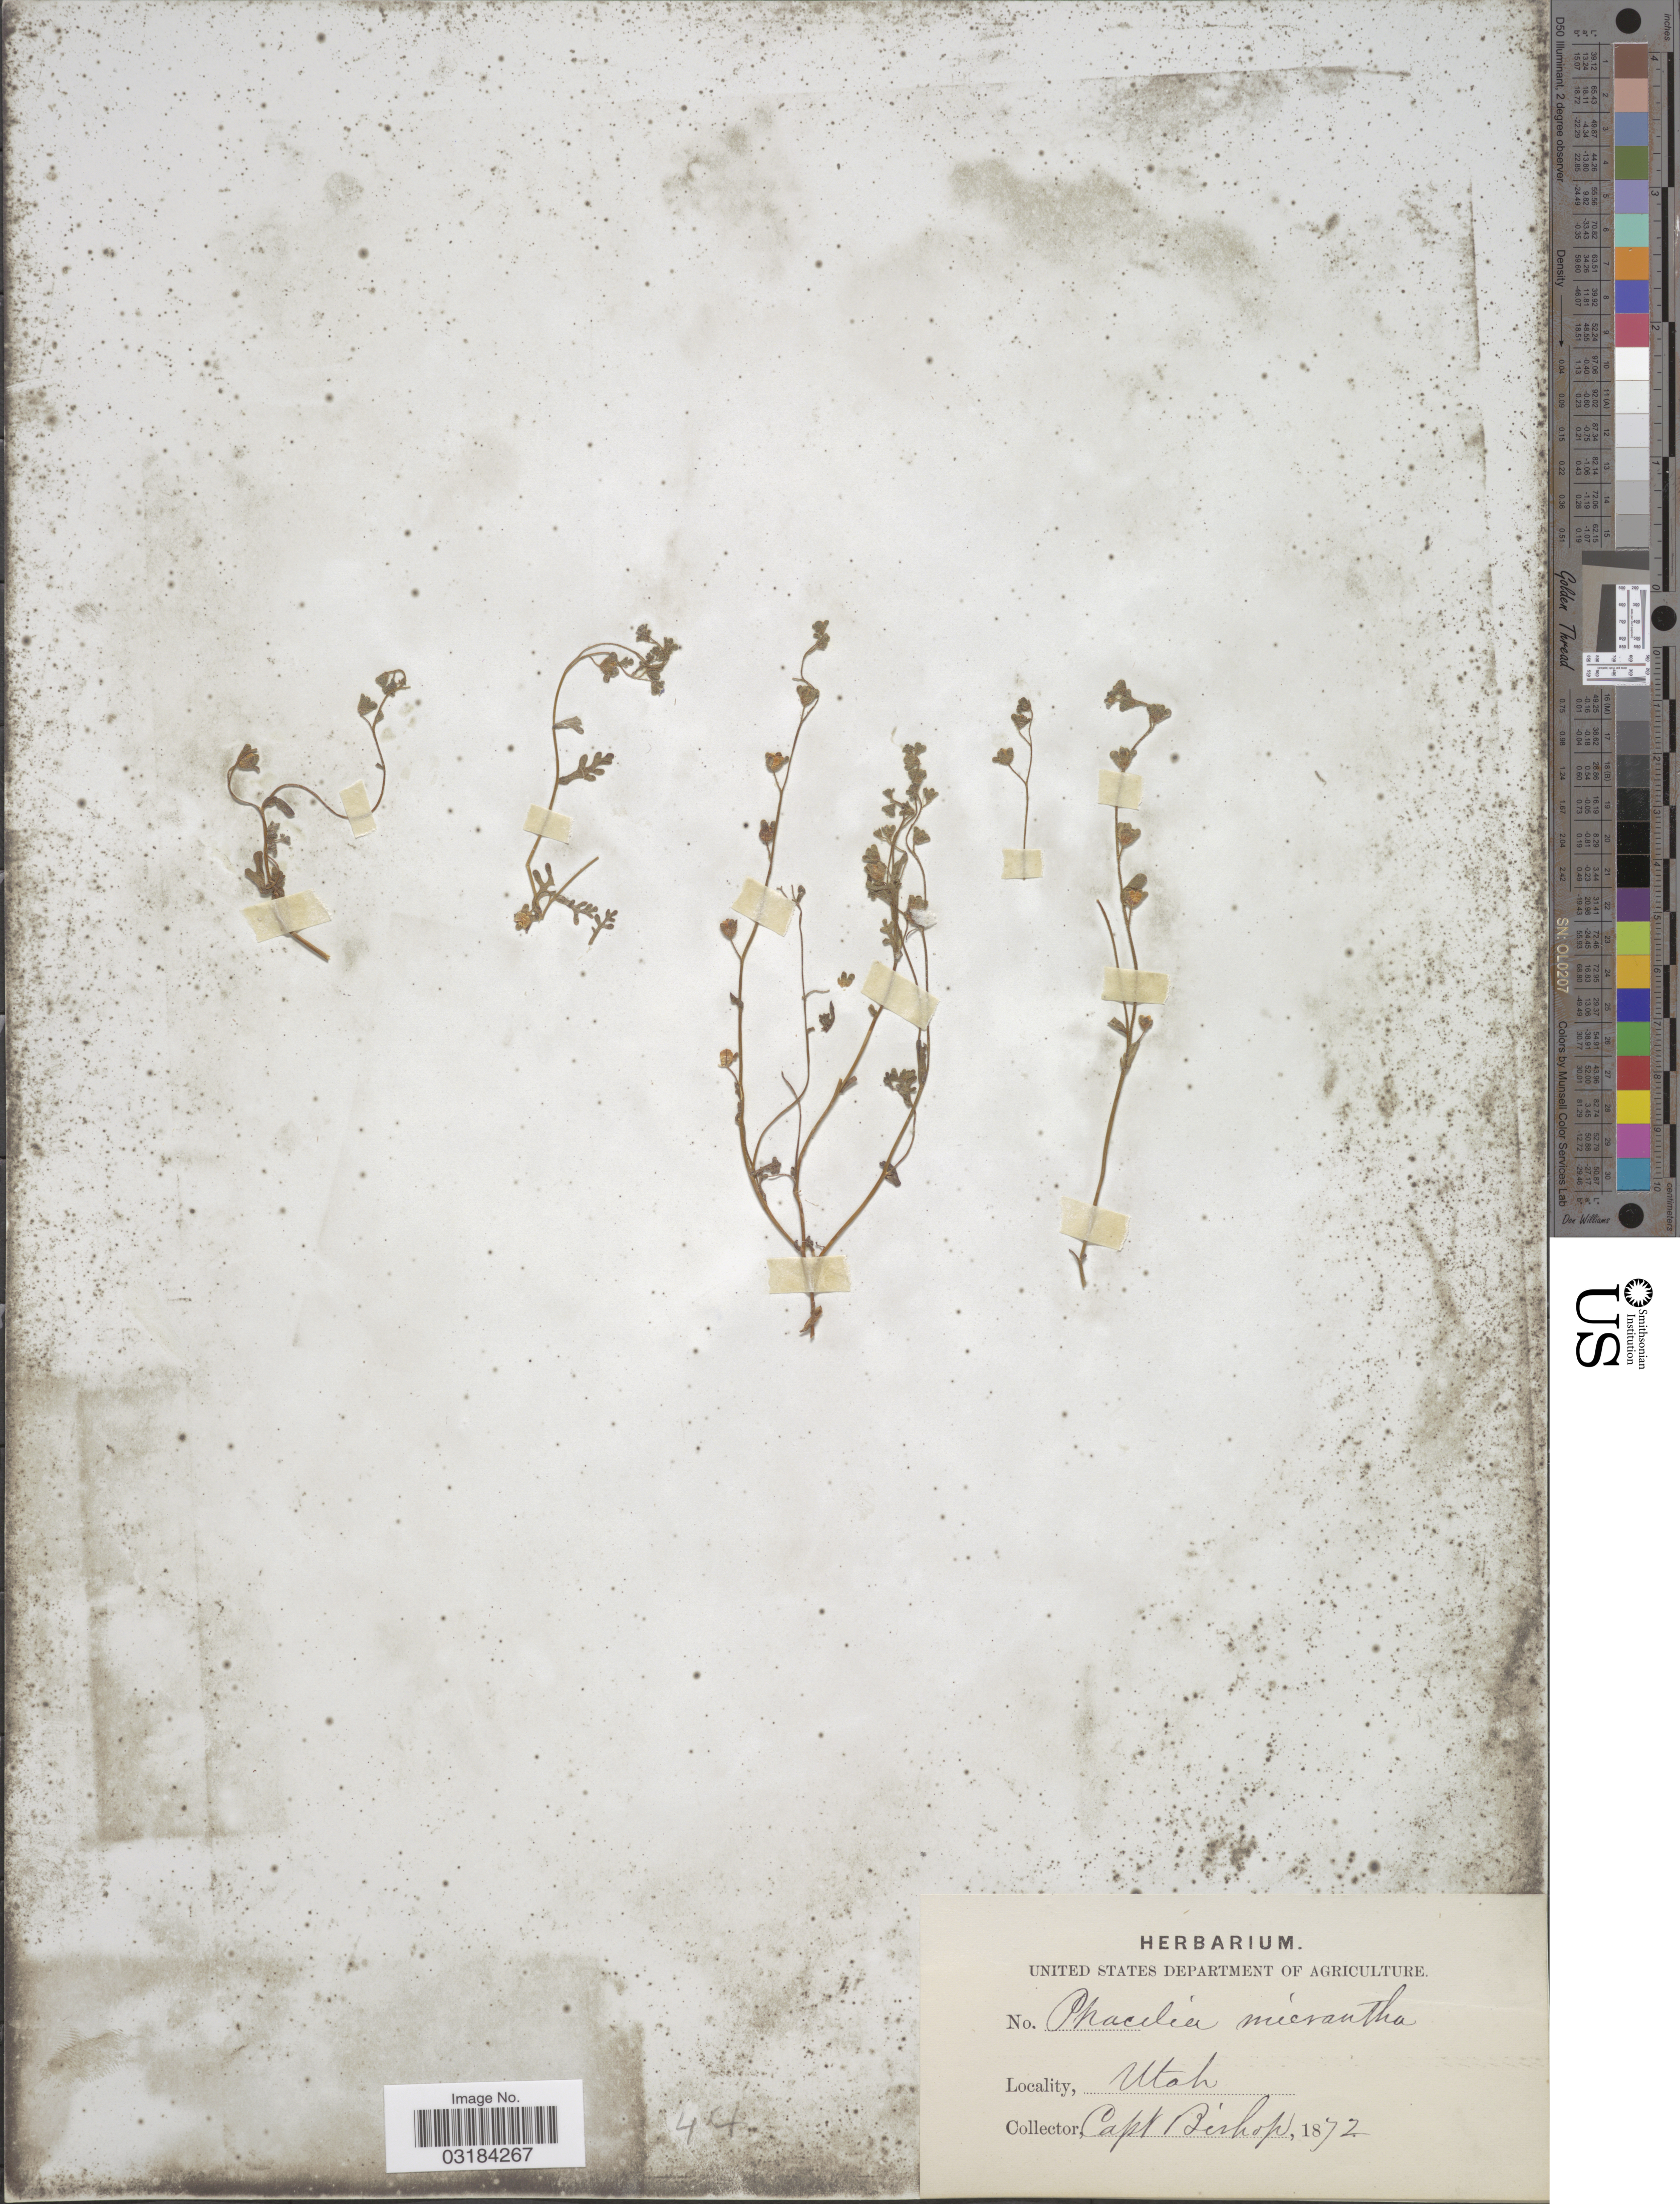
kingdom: Plantae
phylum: Tracheophyta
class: Magnoliopsida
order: Boraginales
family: Hydrophyllaceae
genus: Eucrypta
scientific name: Eucrypta micrantha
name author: (Torr.) A. Heller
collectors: F. M. Bishop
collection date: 1872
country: United States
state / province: Utah